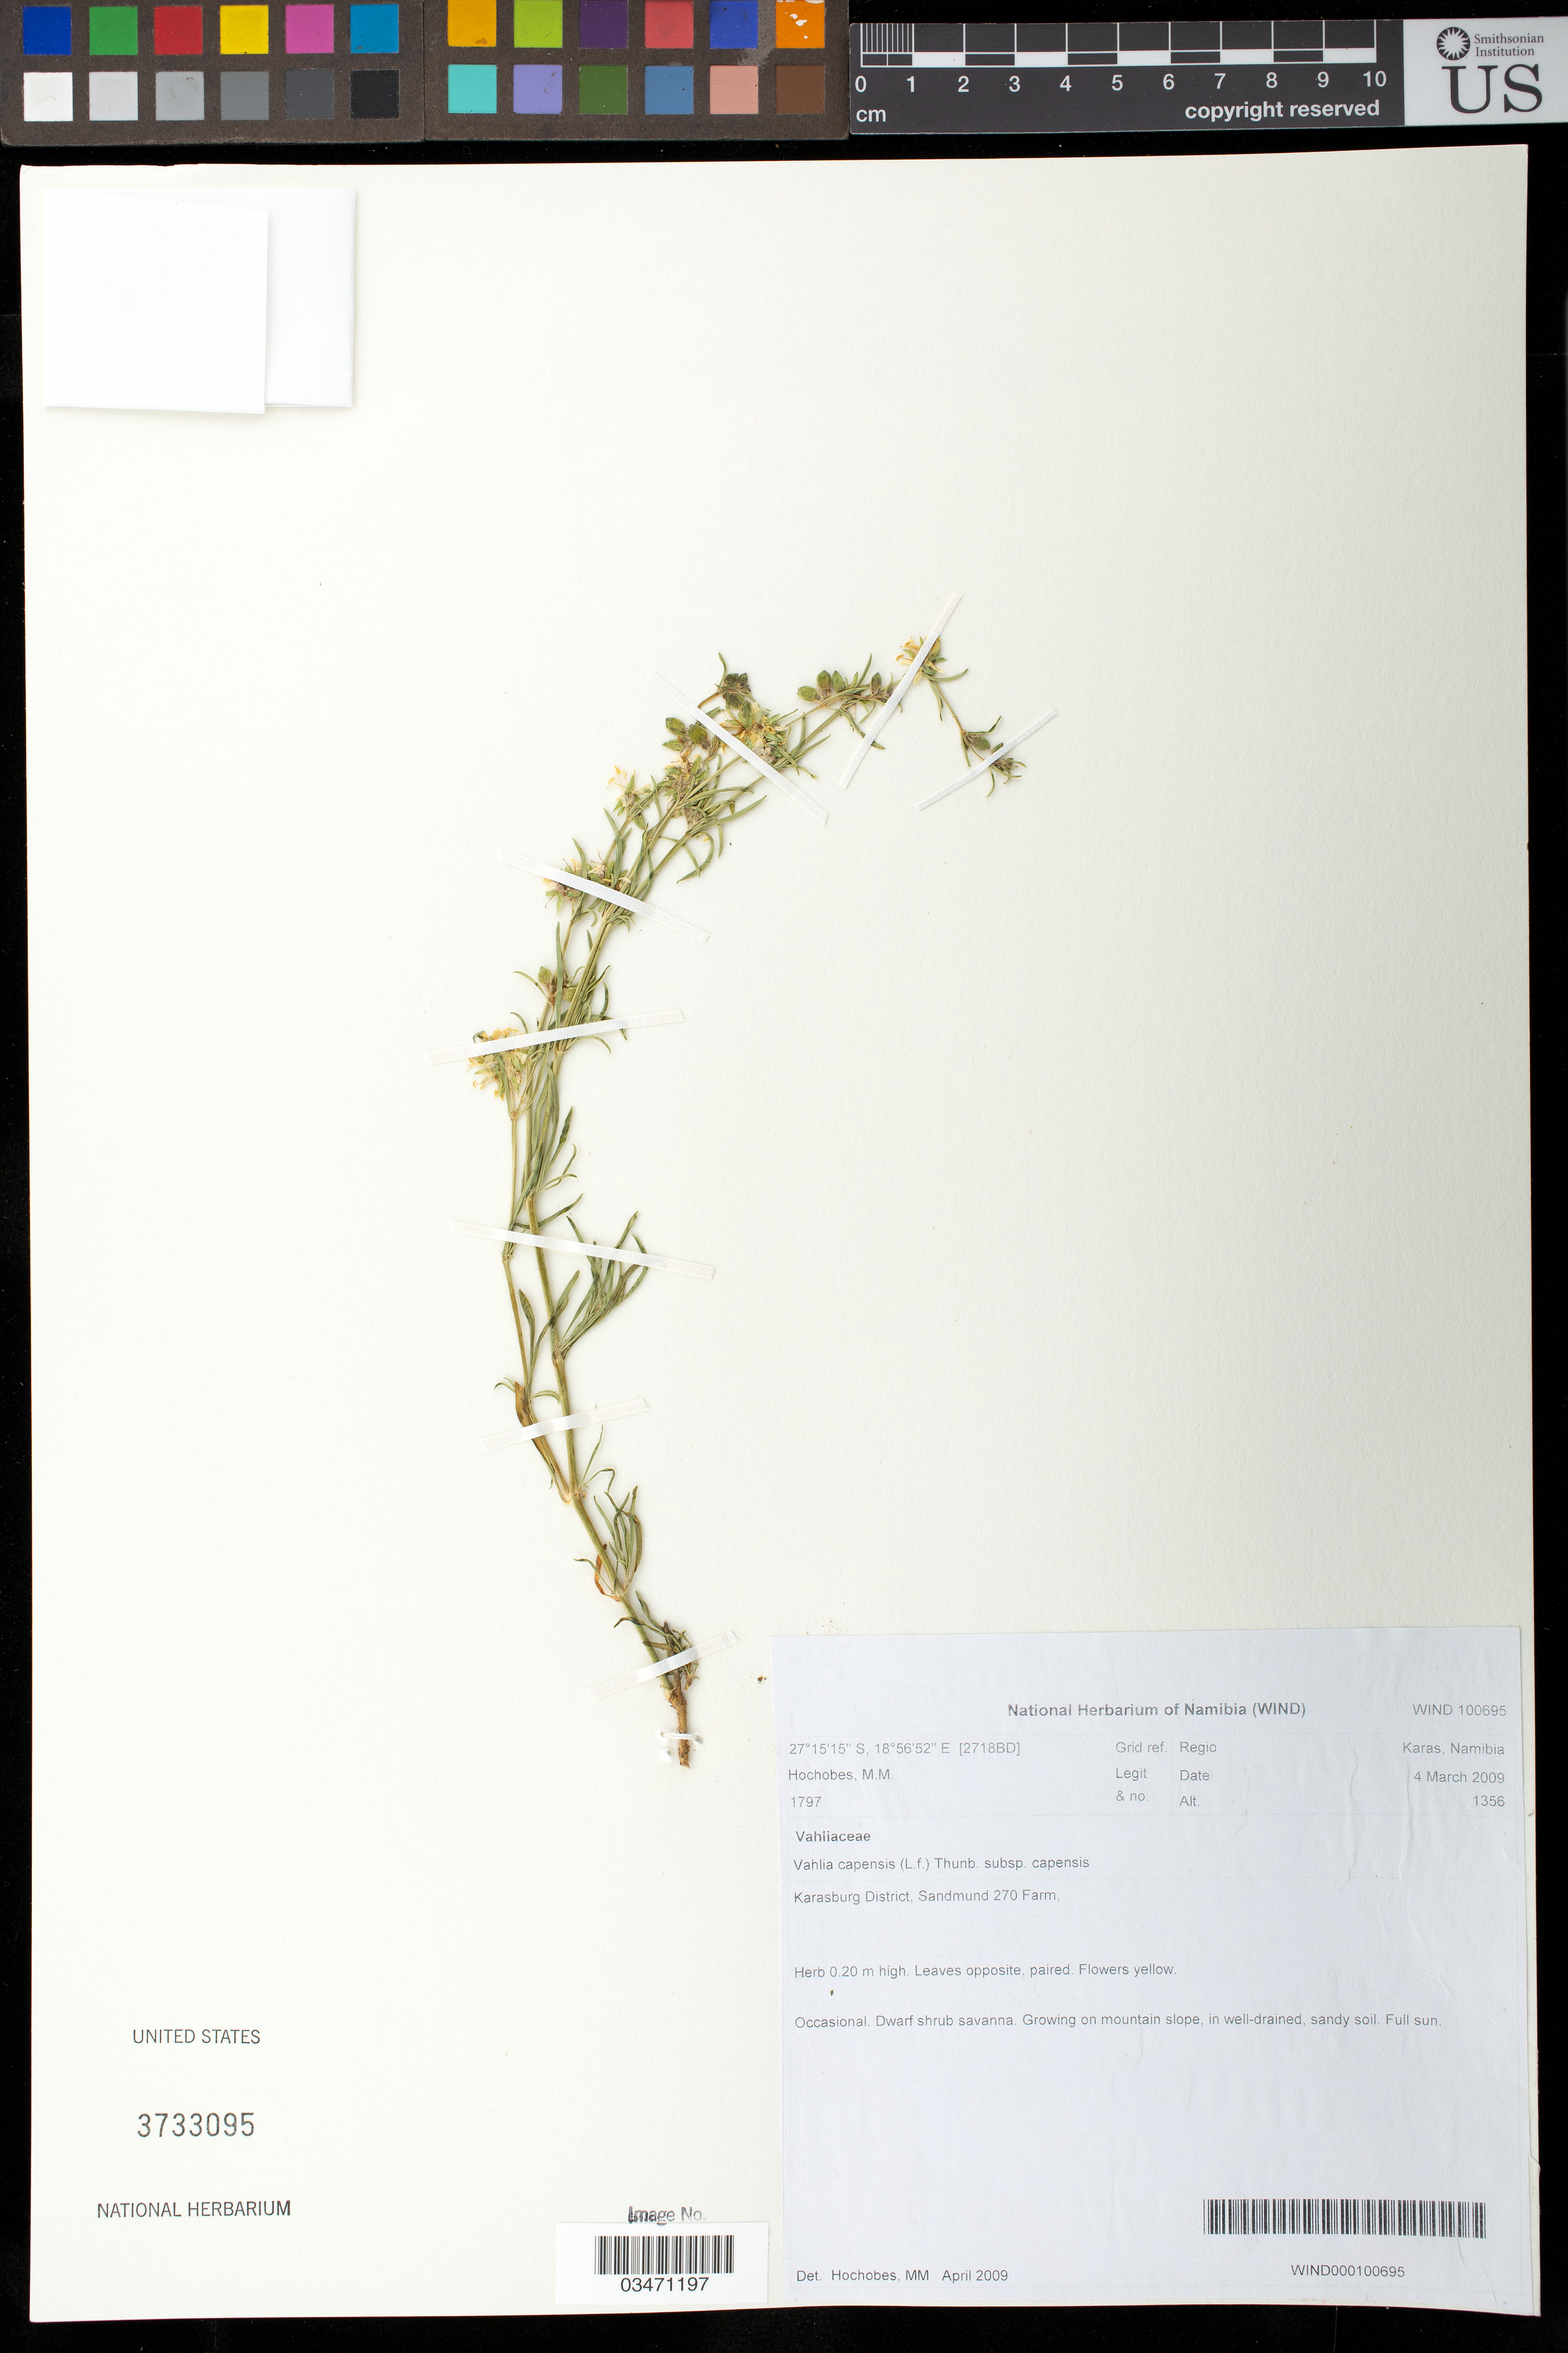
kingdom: Plantae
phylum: Tracheophyta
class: Magnoliopsida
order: Vahliales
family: Vahliaceae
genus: Vahlia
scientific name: Vahlia capensis subsp. capensis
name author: (L. f.) Thunb.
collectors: M. Hochobes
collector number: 1797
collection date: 2009-03-04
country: Namibia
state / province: Karas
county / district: Karasburg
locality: Sundmund 270 Farm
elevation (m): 1356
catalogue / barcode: US 3733095